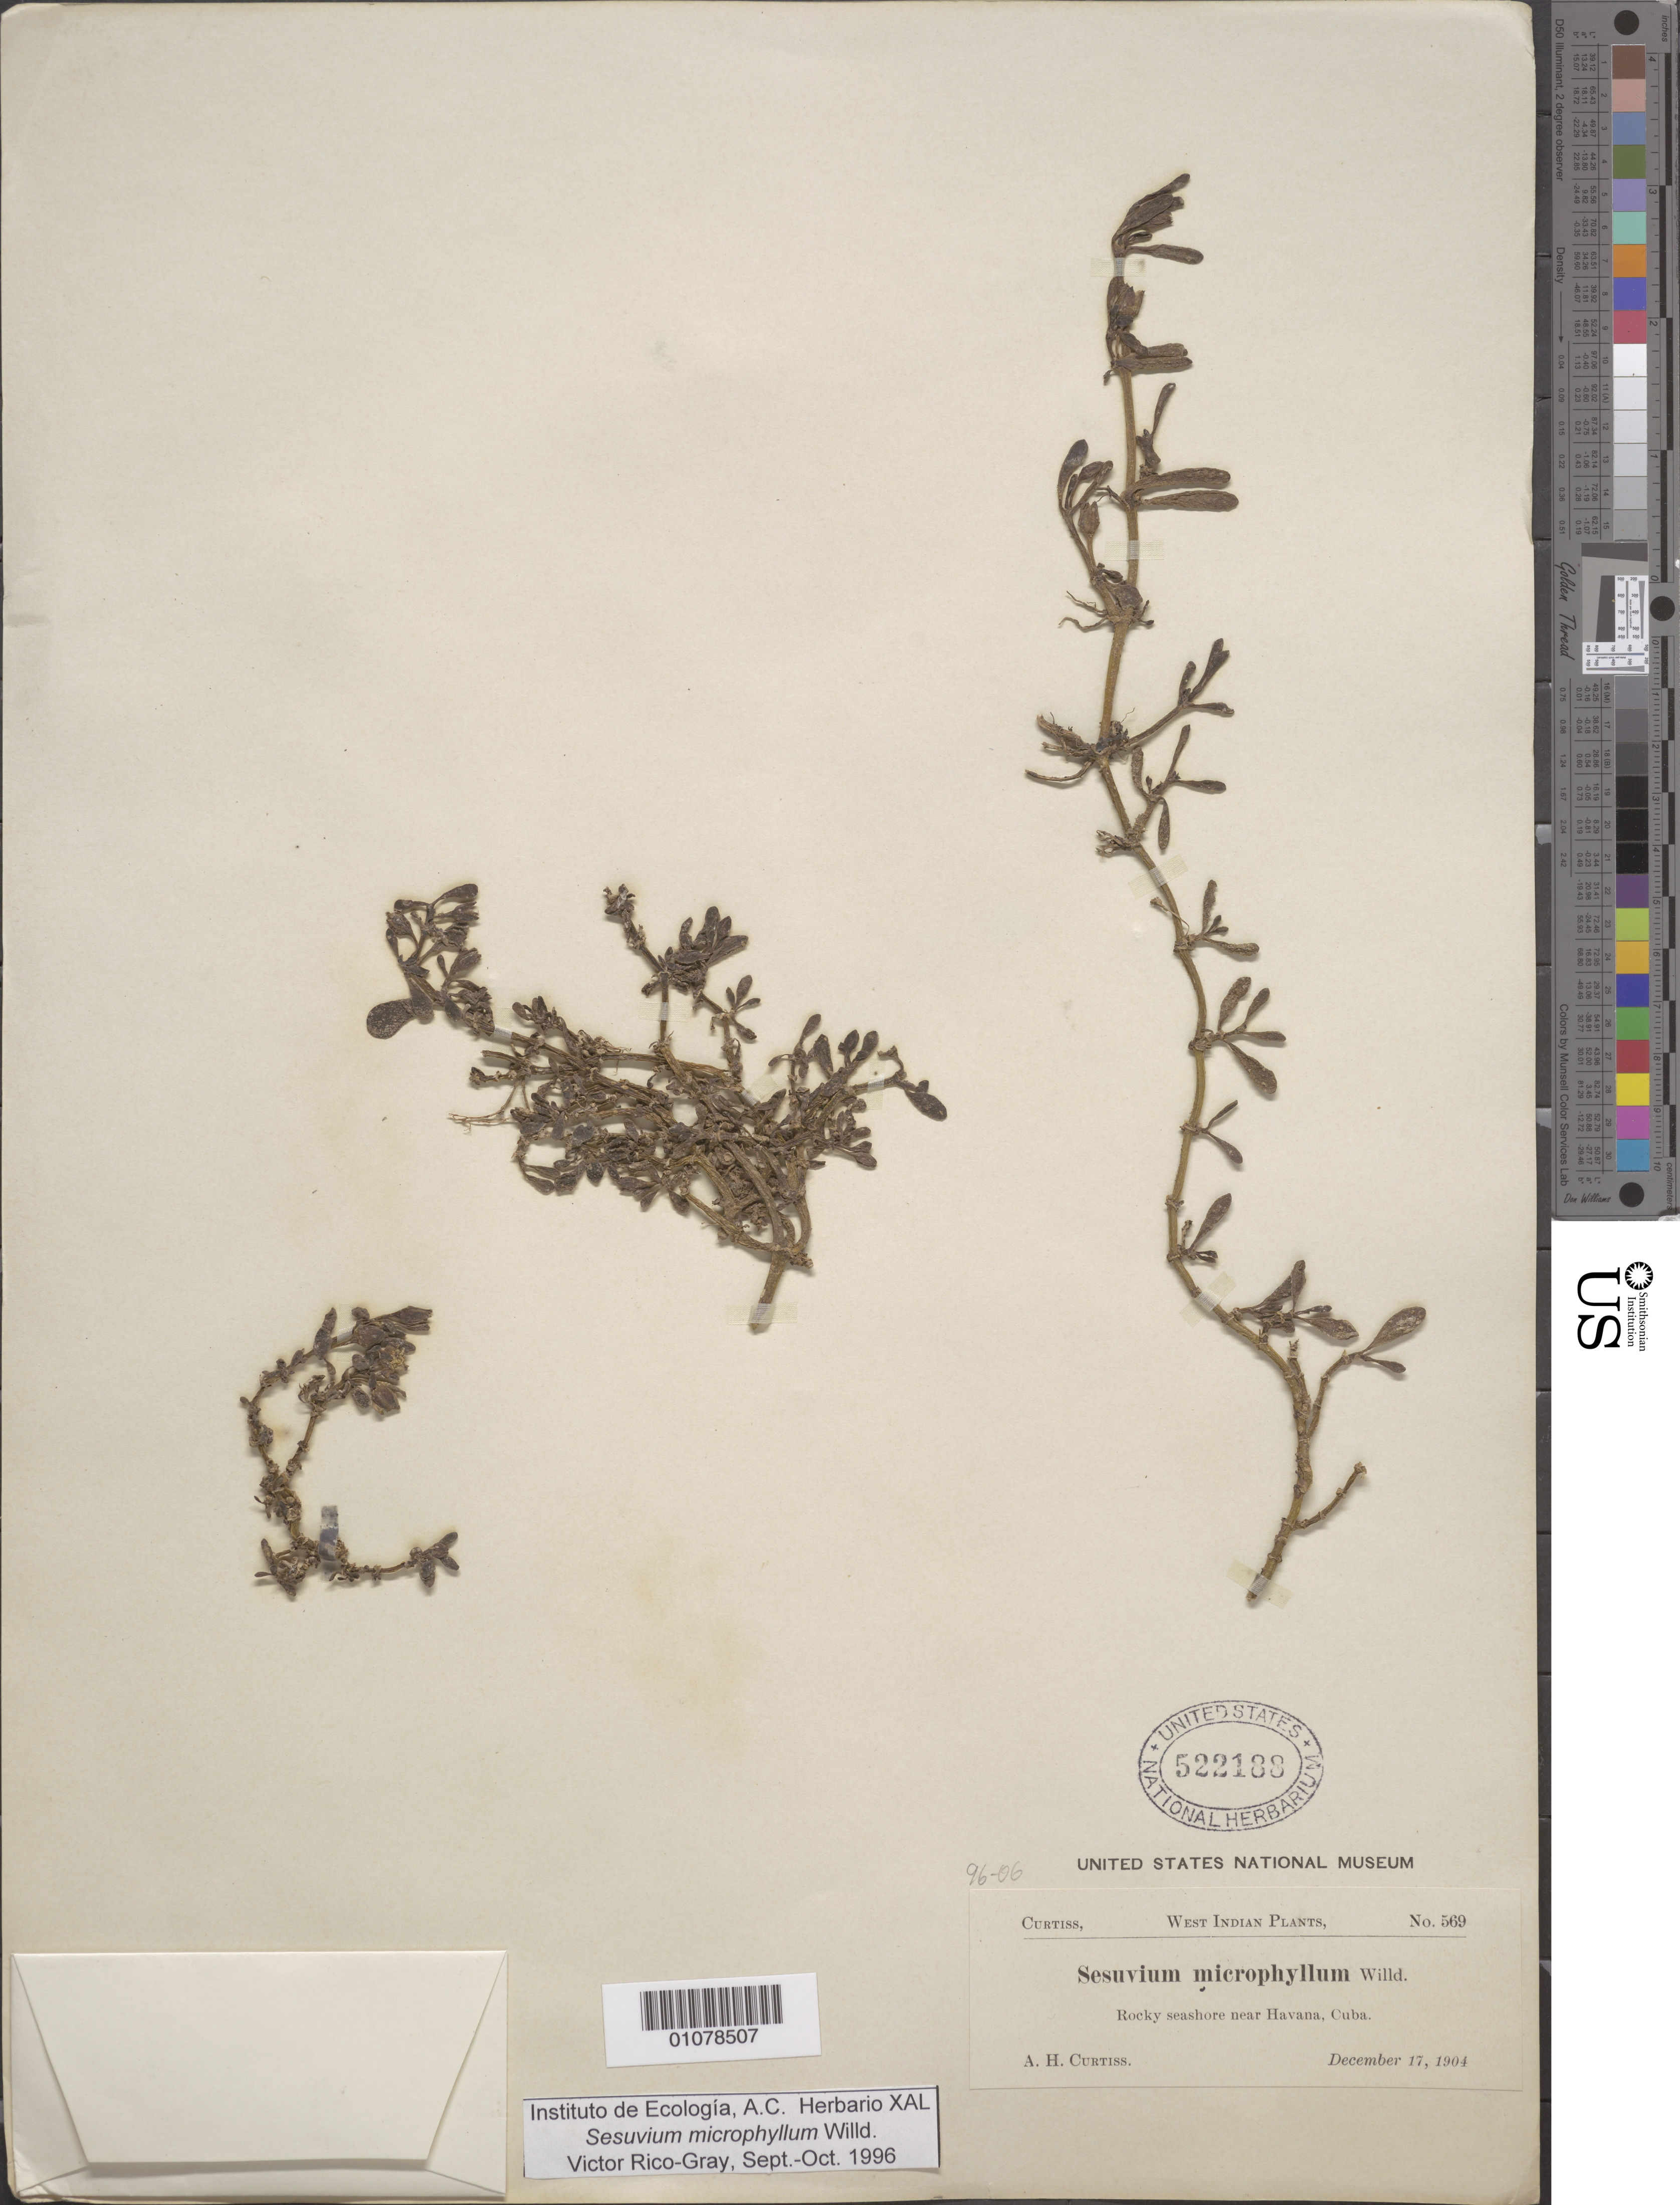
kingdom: Plantae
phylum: Tracheophyta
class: Magnoliopsida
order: Caryophyllales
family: Aizoaceae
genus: Sesuvium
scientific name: Sesuvium microphyllum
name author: Willd.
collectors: A. H. Curtiss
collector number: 569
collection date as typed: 17 Dec 1904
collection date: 1904-12-17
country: Cuba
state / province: La Habana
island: Cuba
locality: Near Havana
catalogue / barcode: US 522188